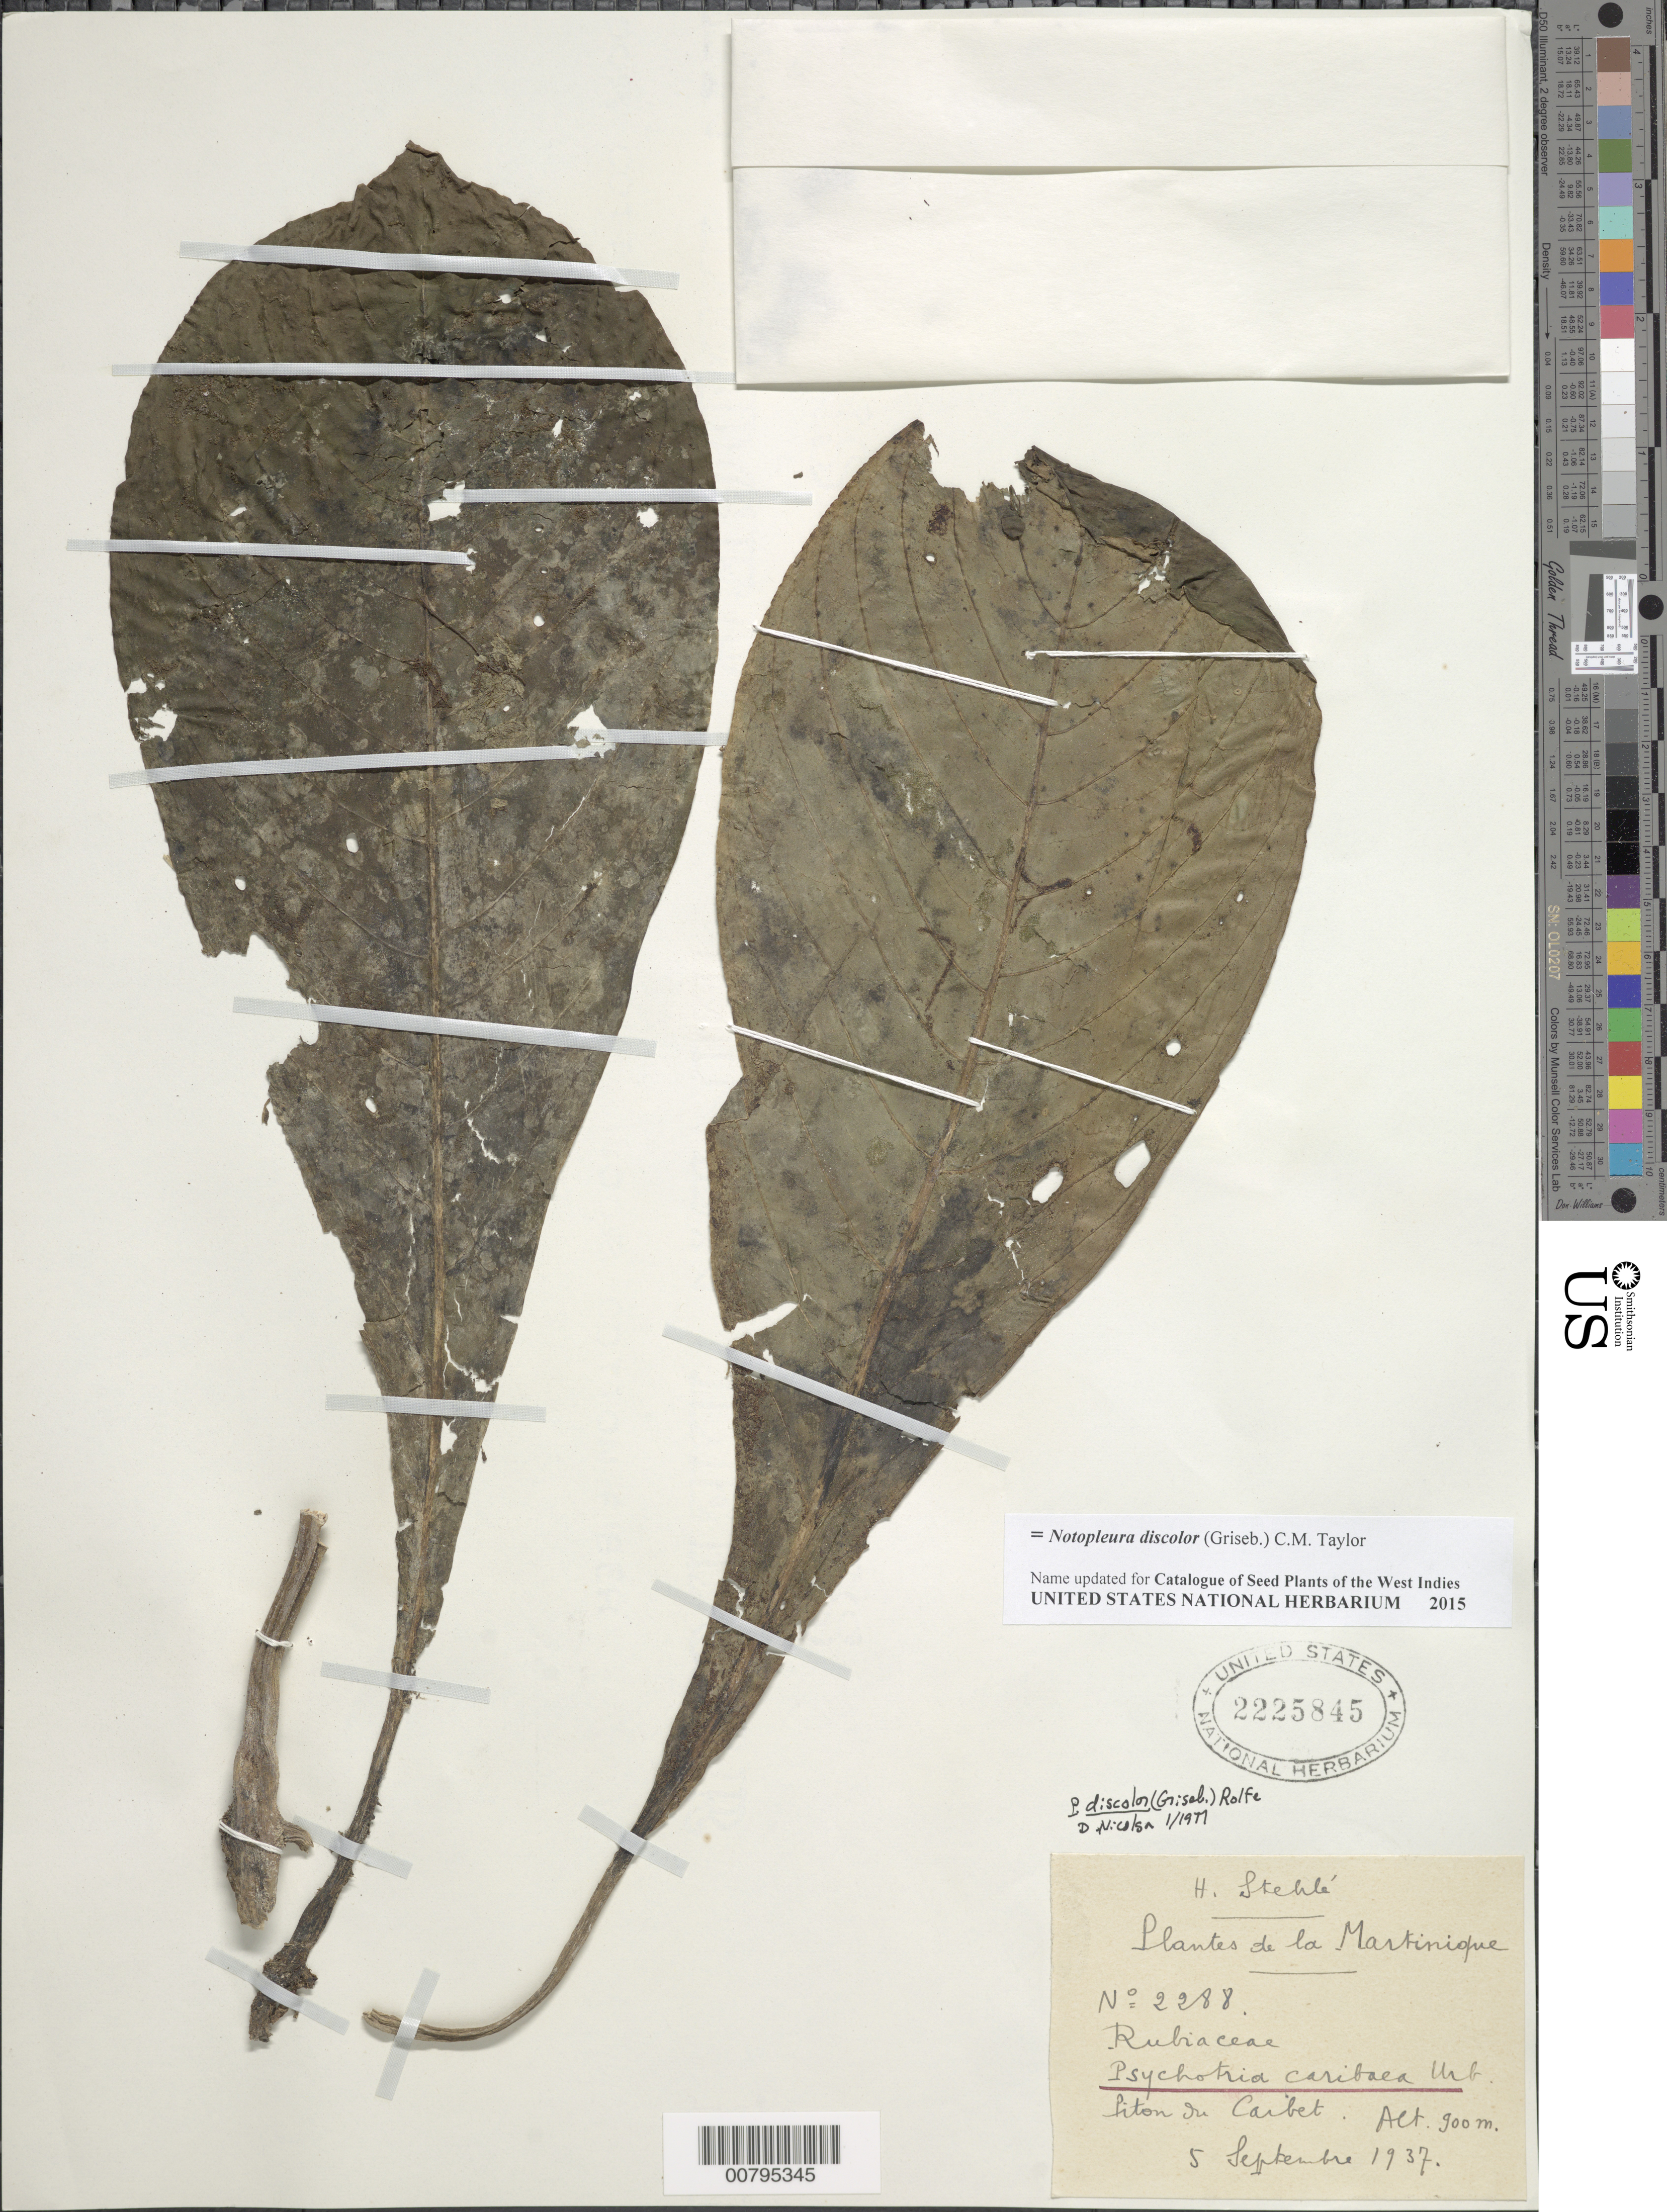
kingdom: Plantae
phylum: Tracheophyta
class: Magnoliopsida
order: Gentianales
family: Rubiaceae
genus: Notopleura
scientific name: Notopleura discolor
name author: (Griseb.) C.M. Taylor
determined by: Nicolson, Dan H.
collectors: H. Stehlé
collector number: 2288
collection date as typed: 05 Sep 1937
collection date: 1937-09-05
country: Guadeloupe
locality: Piton du Caibet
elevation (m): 900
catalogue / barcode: US 2225845